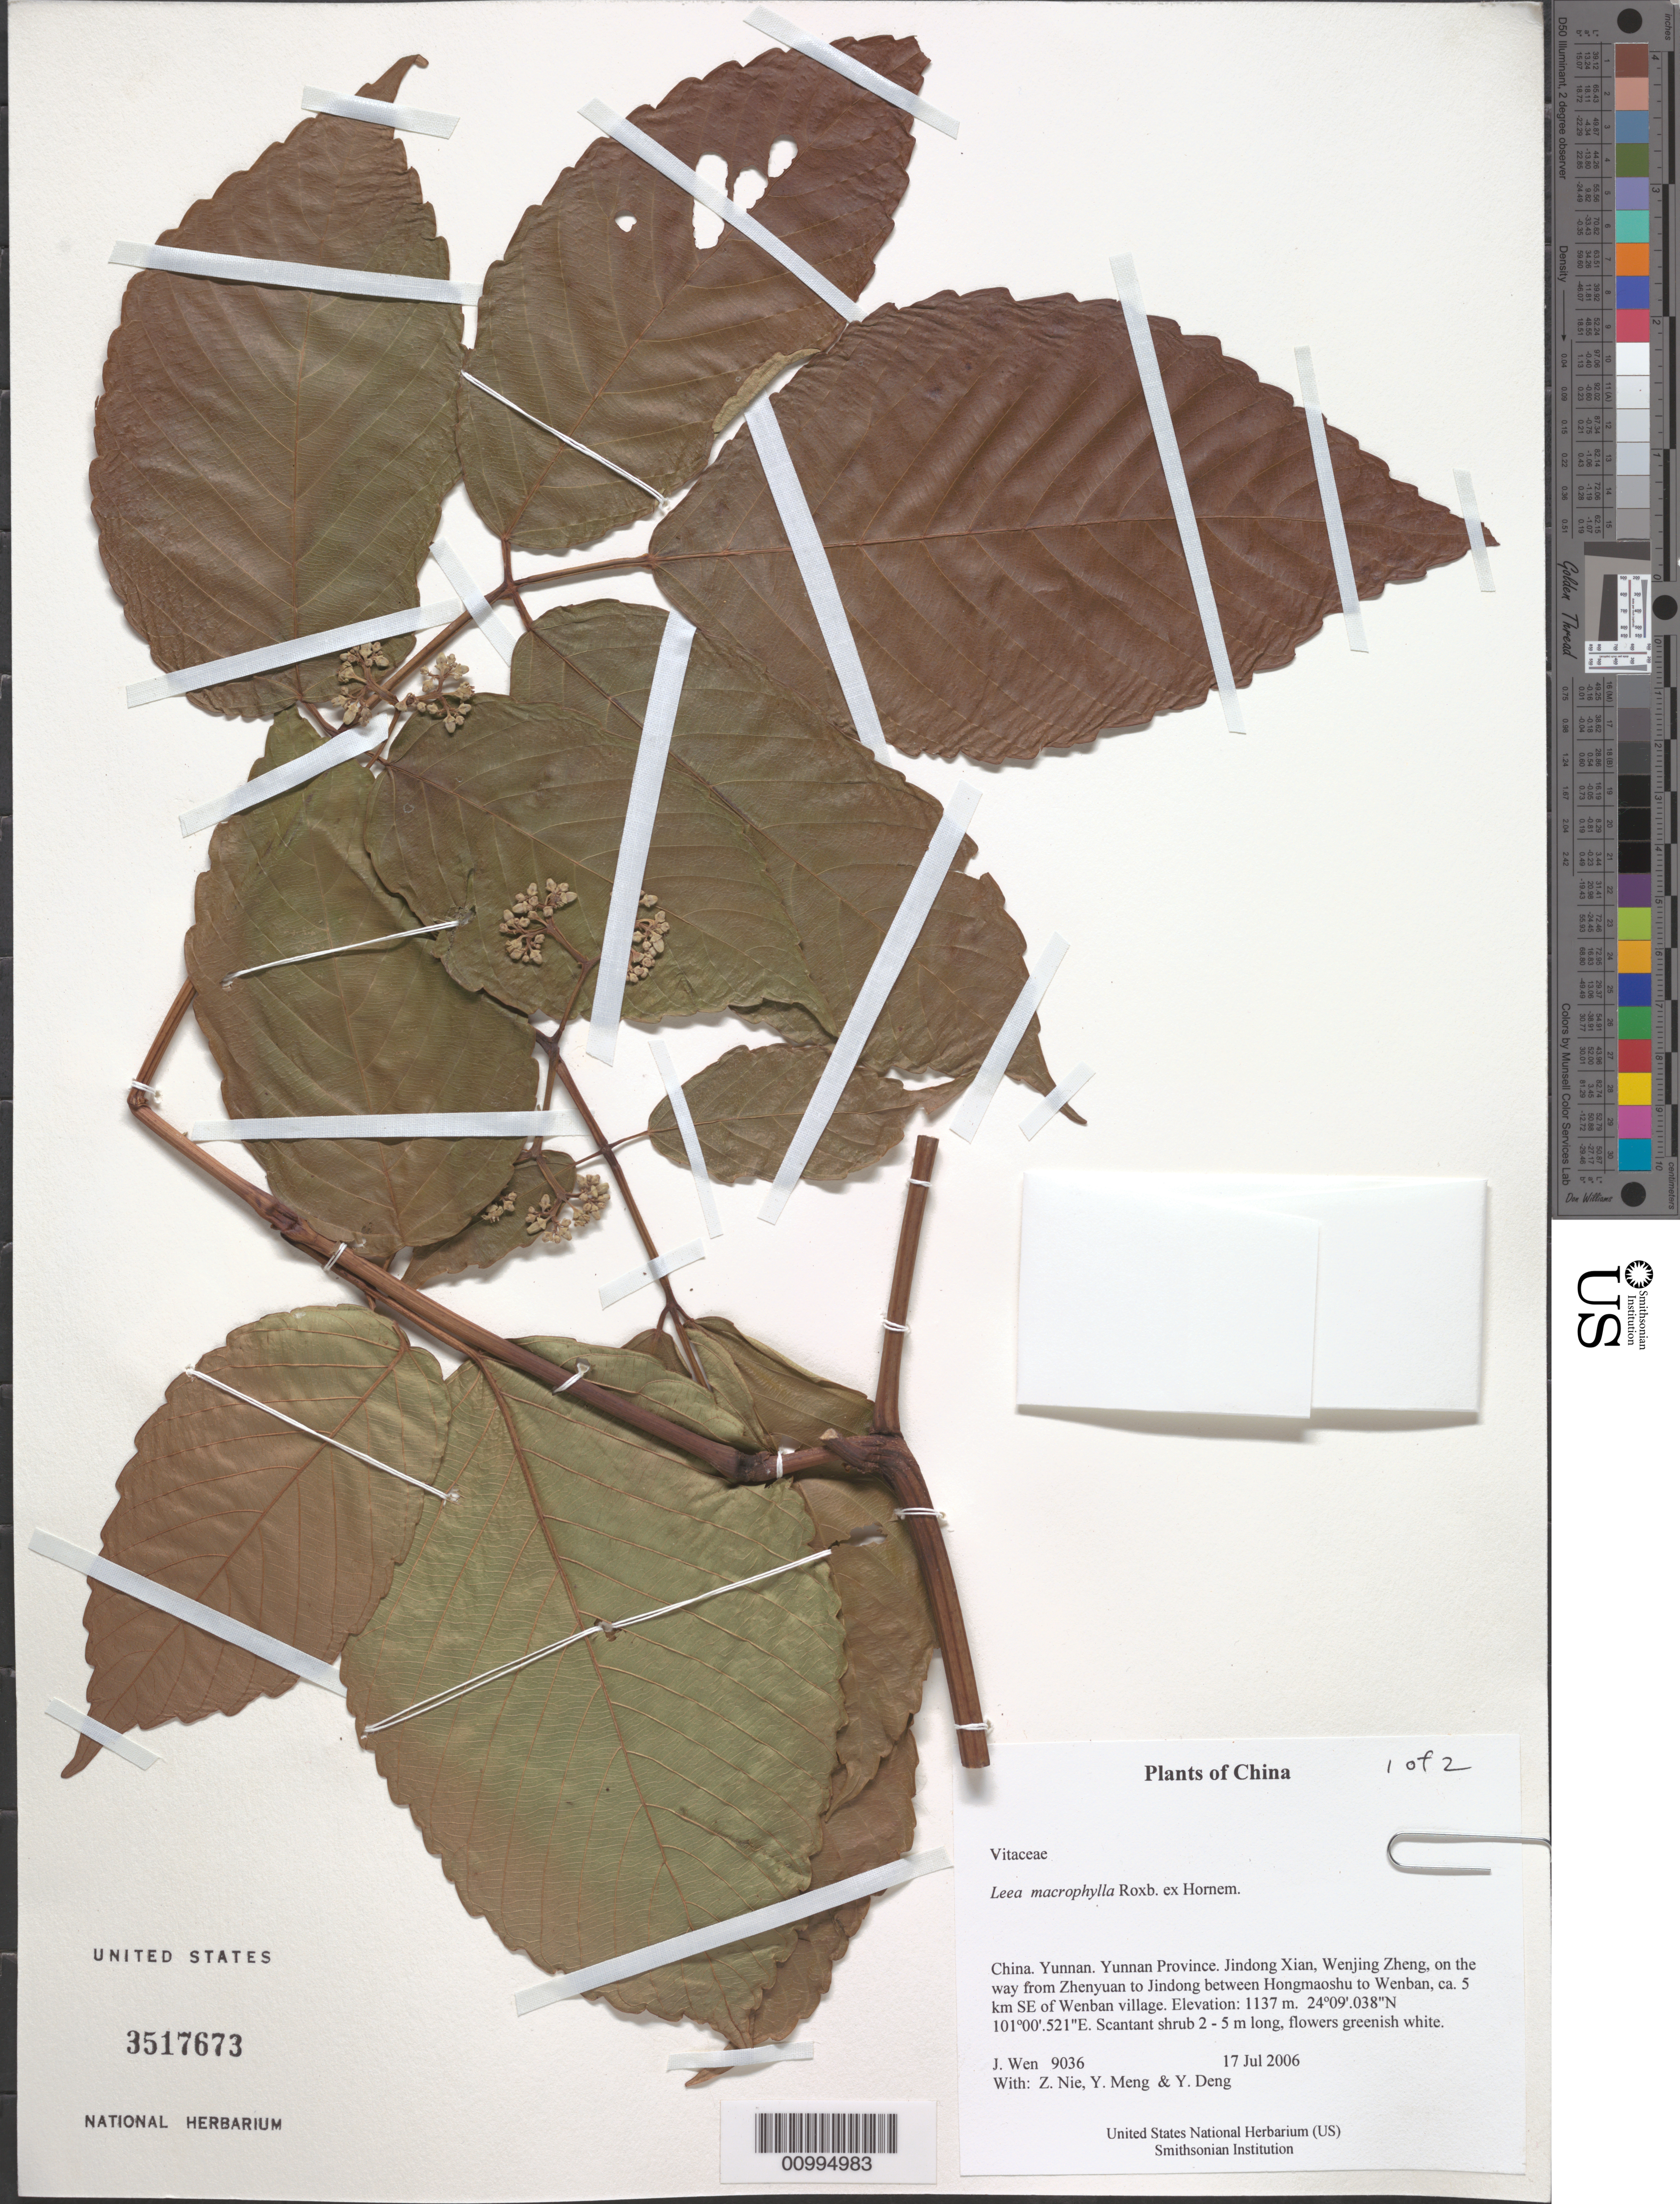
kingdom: Plantae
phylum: Tracheophyta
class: Magnoliopsida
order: Vitales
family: Vitaceae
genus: Leea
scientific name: Leea macrophylla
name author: Roxb. ex Hornem.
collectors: J. Wen, Z. Nie, Y. Meng & Y. Deng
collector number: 9036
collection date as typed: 17 Jul 2006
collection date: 2006-07-17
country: China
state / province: Yunnan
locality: Jindong Xian, Wenjing Zheng, on the way from Zhenyuan to Jindong between Hongmaoshu to Wenban, ca. 5 km SE of Wenban village.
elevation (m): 1137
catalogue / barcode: US 3517673